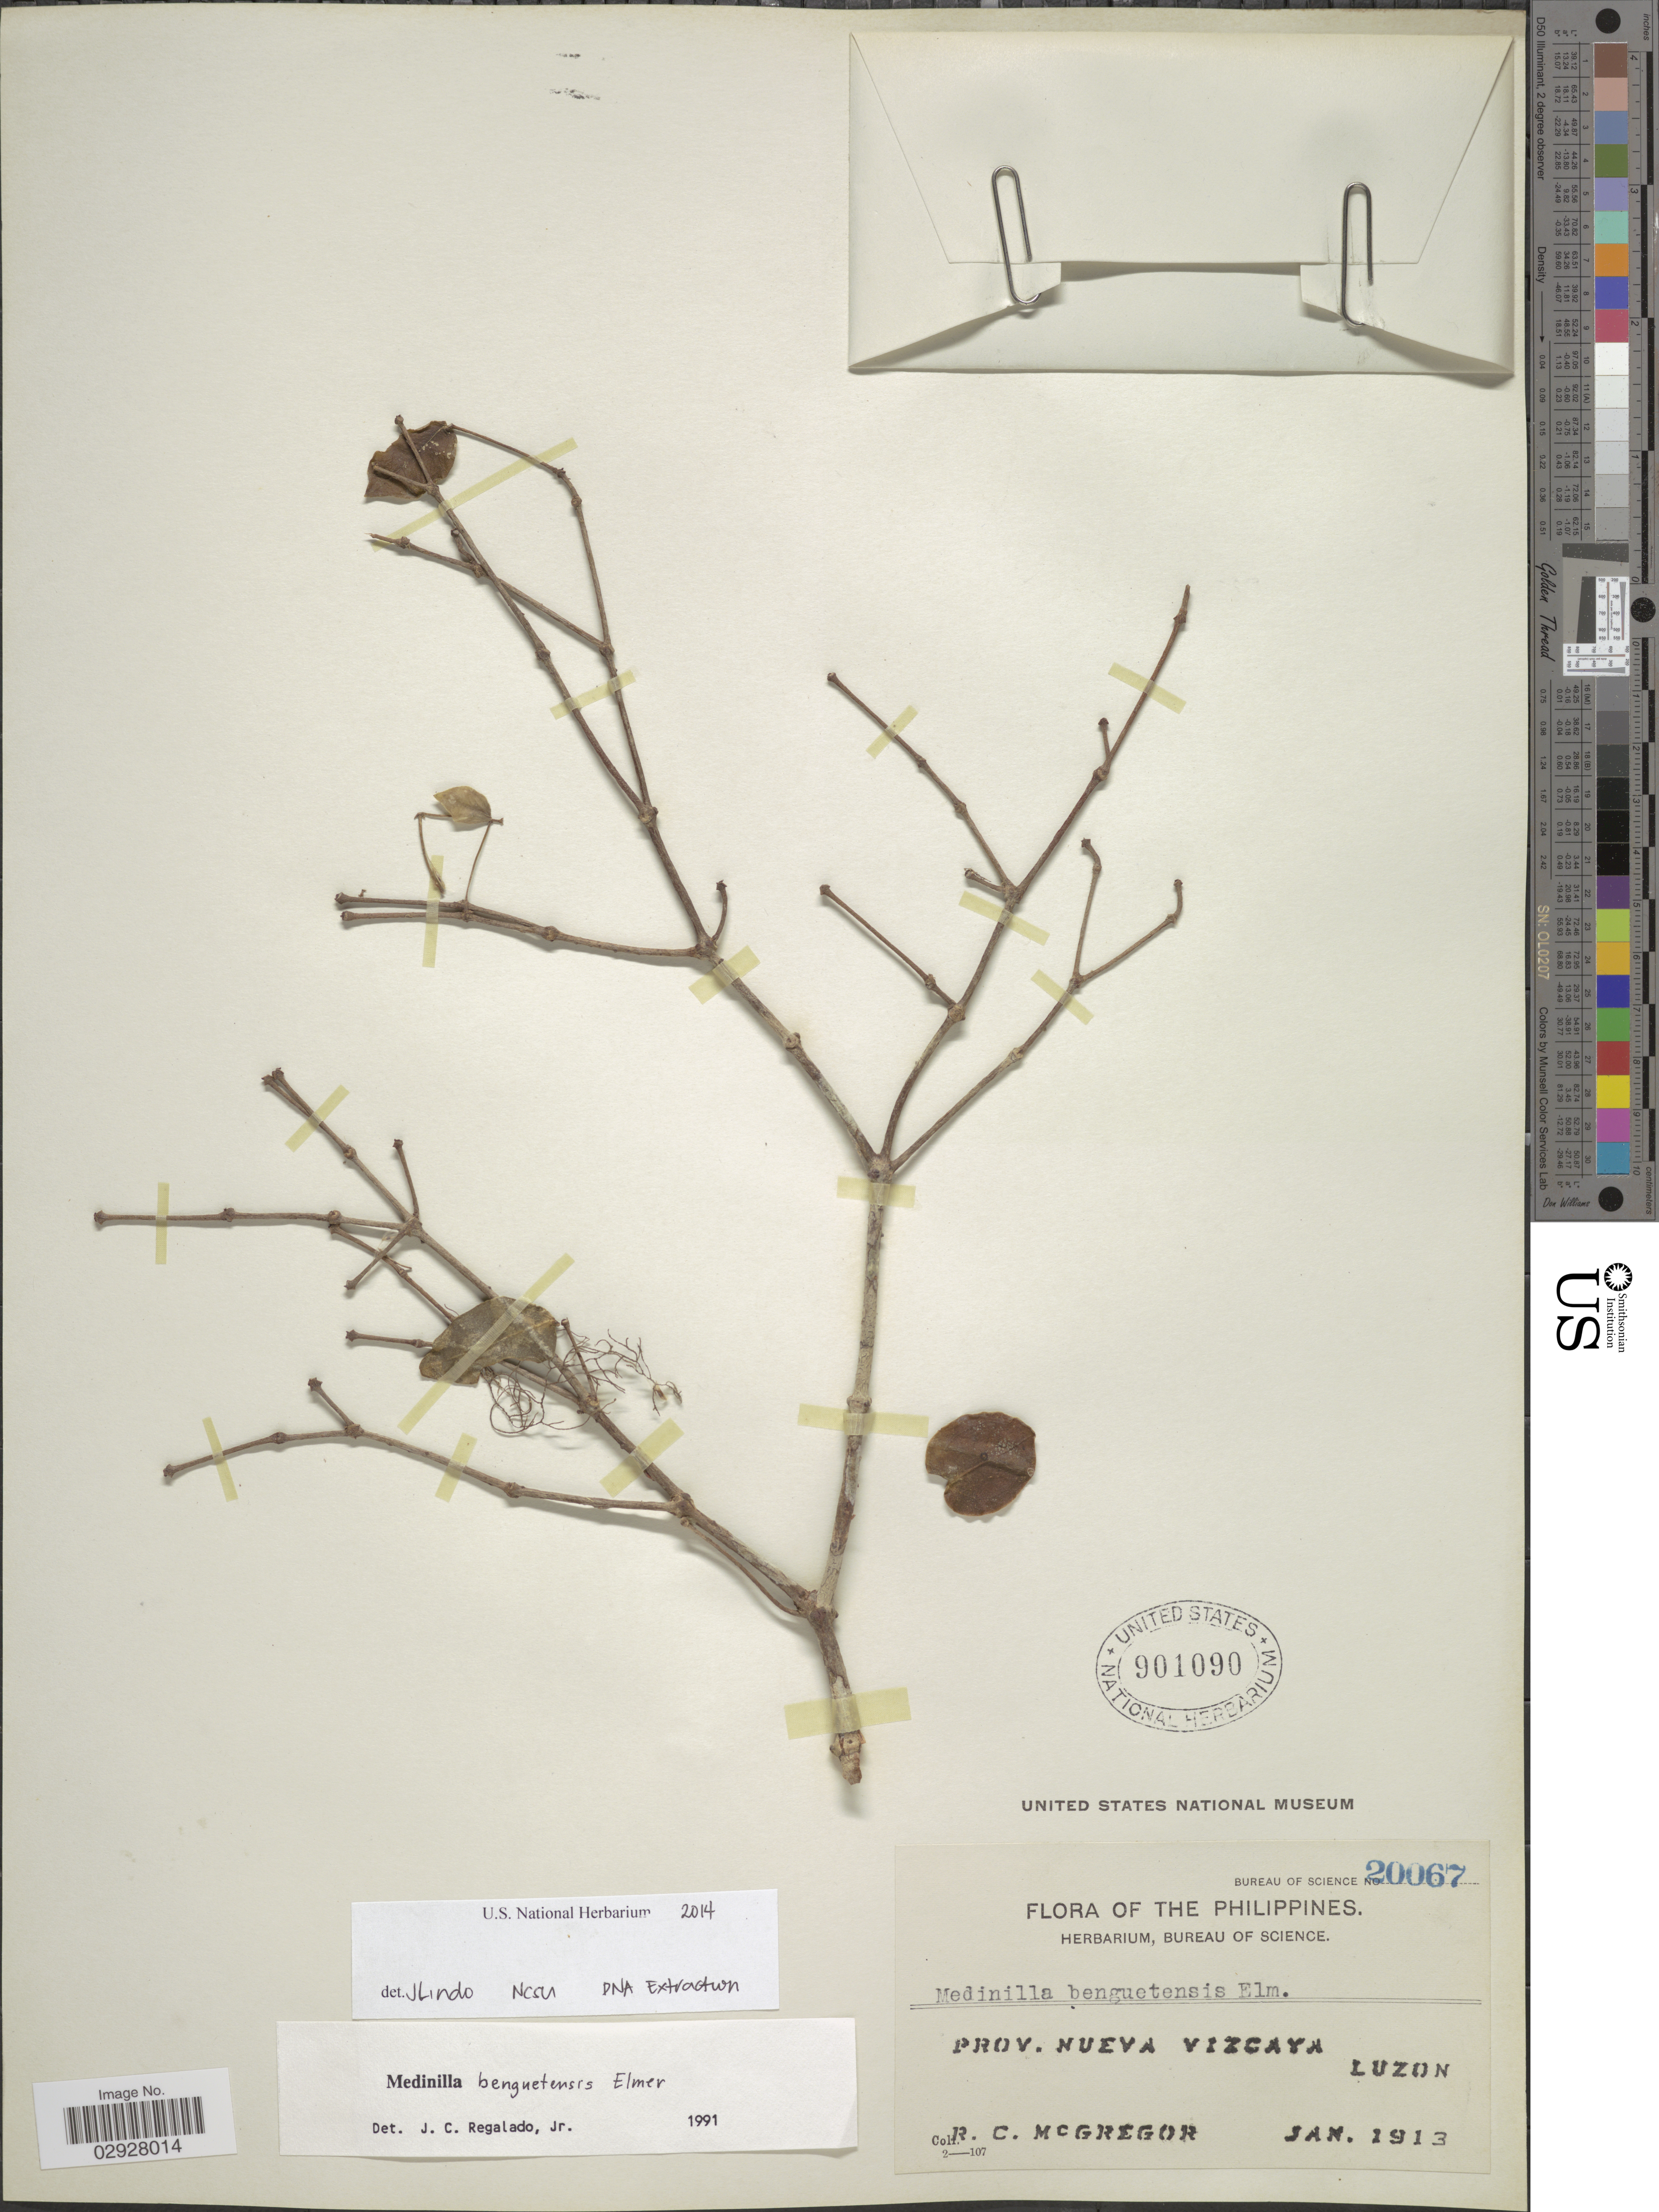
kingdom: Plantae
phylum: Tracheophyta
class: Magnoliopsida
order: Myrtales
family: Melastomataceae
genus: Medinilla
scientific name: Medinilla benguetensis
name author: Elmer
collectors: R. C. McGregor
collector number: Bureau of Science 20067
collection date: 1913-01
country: Philippines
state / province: Cagayan Valley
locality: Prov. Nueva Vizcaya, Luzon.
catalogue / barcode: US 901090